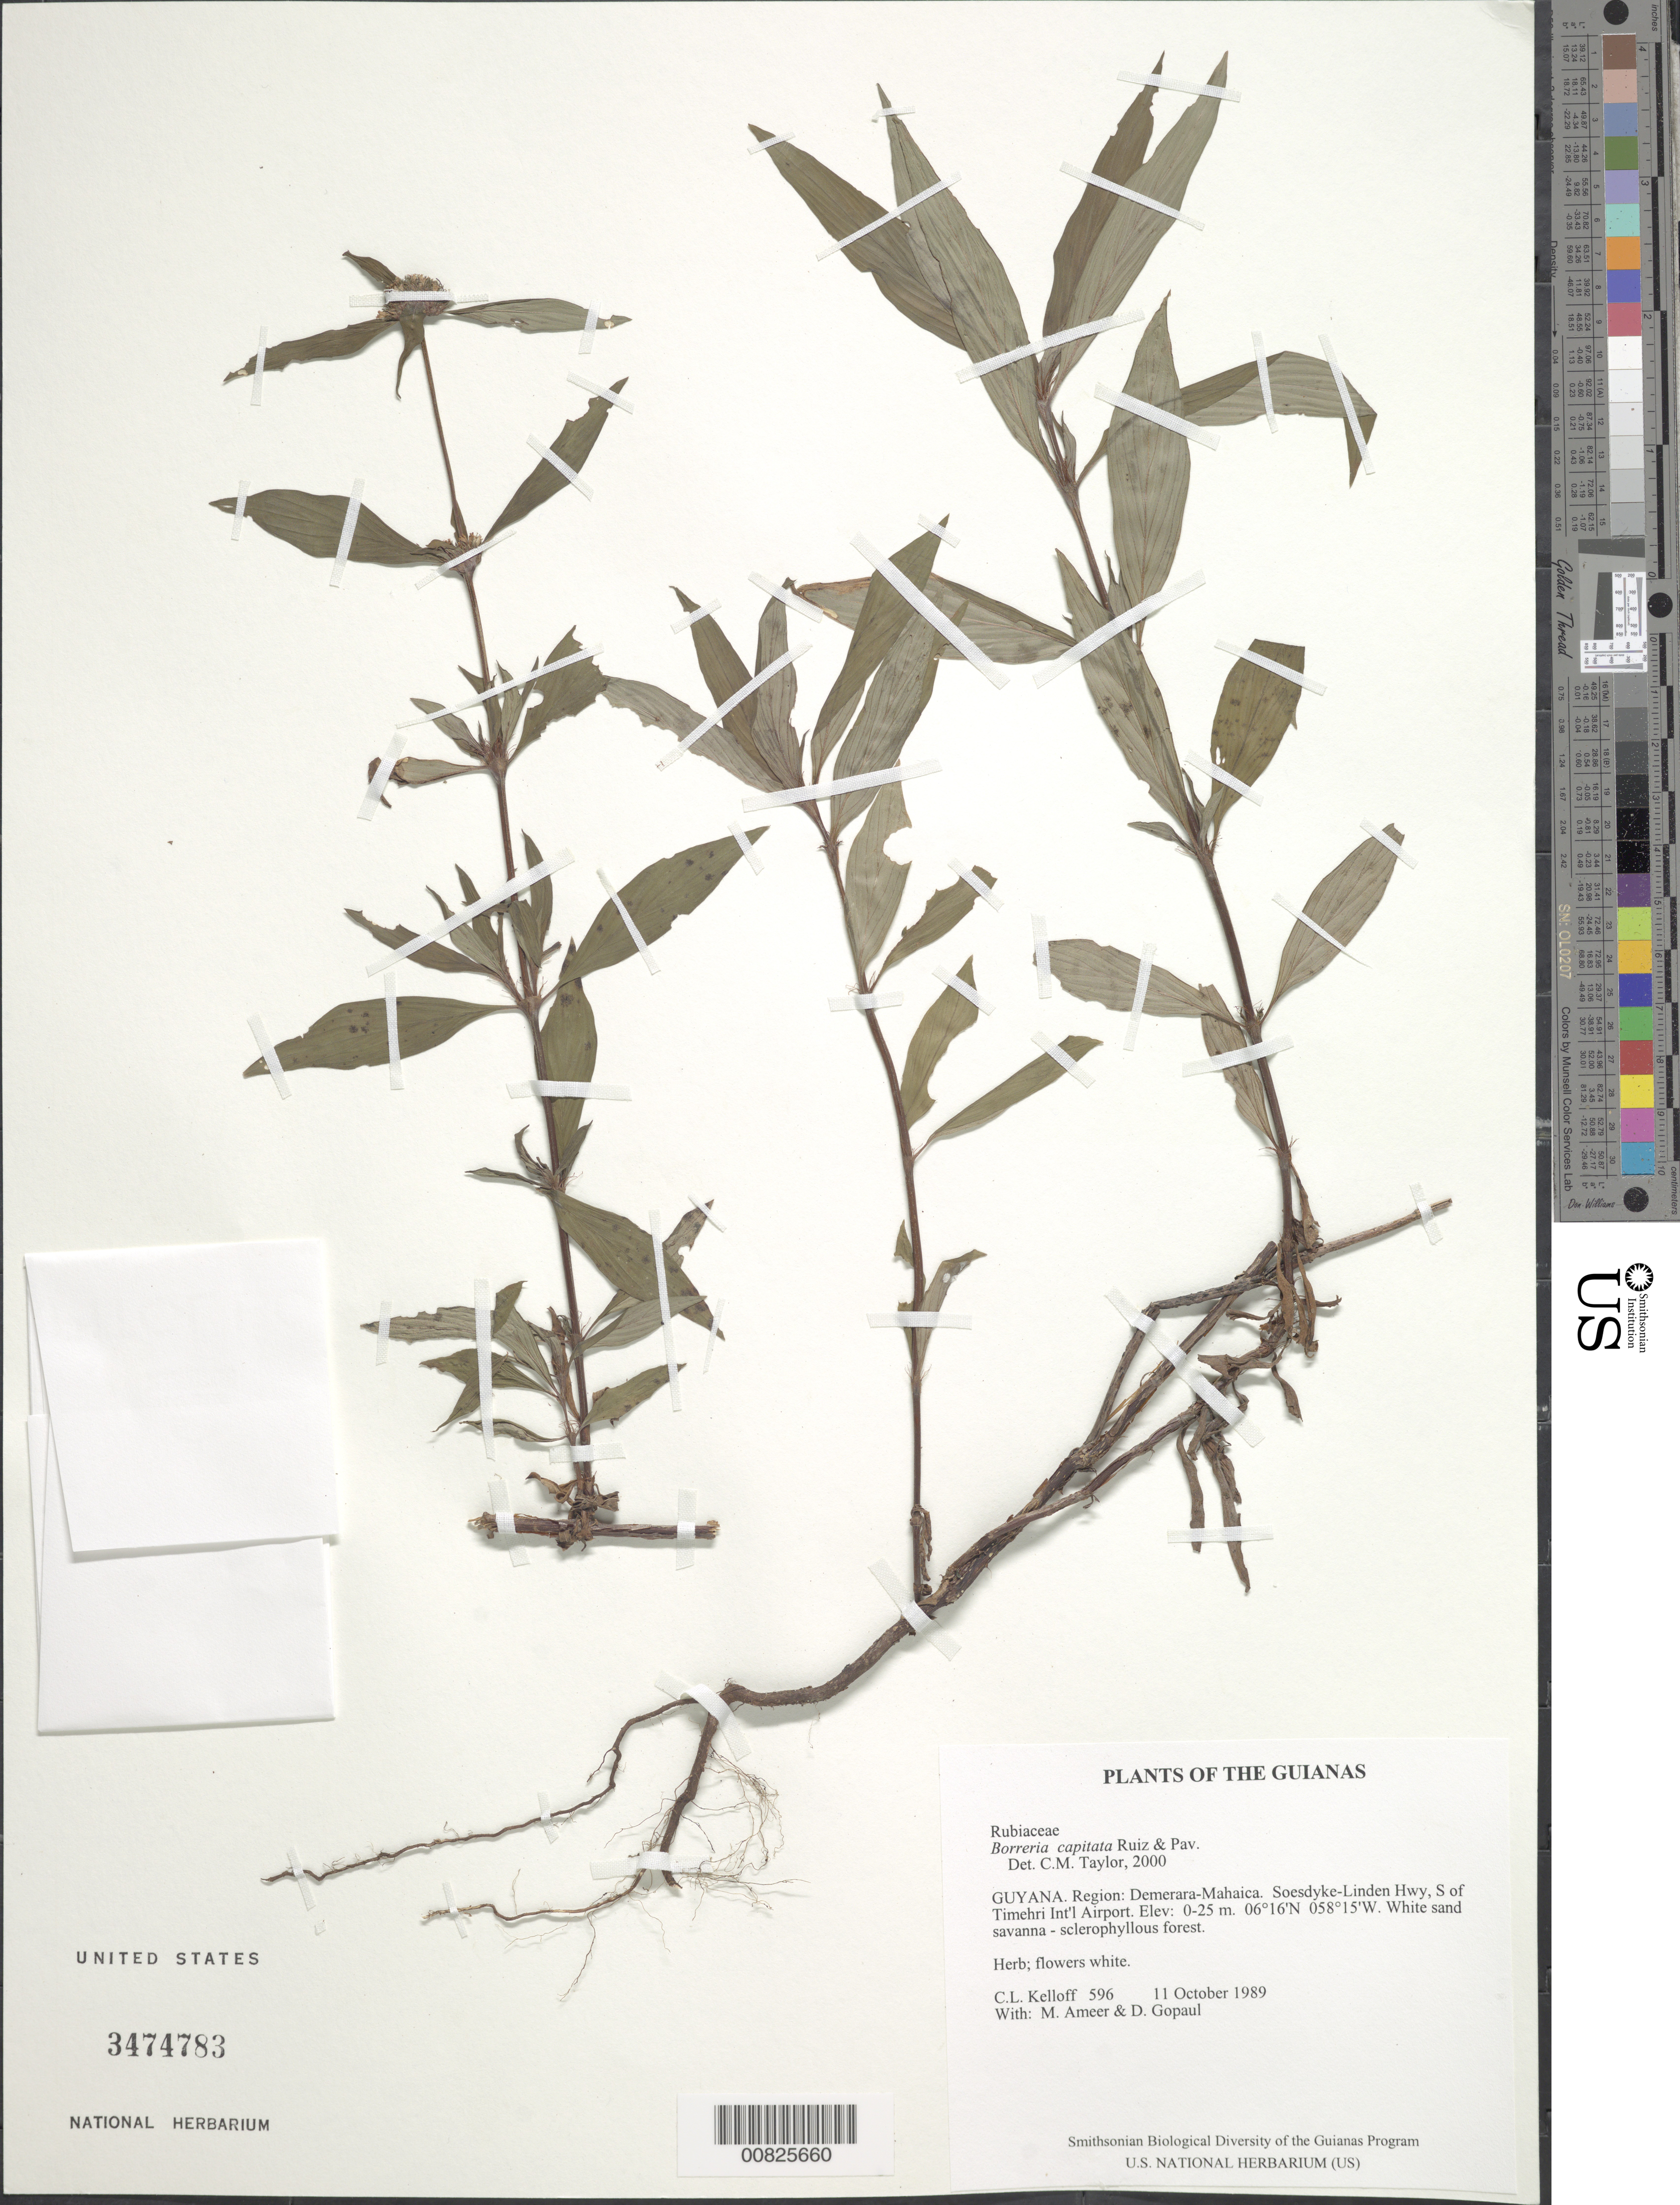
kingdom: Plantae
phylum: Tracheophyta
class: Magnoliopsida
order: Gentianales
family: Rubiaceae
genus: Borreria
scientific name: Borreria capitata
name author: (Ruiz & Pav.) DC.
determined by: Taylor, Charlotte M.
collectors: C. L. Kelloff, M. Ameer & D. Gopaul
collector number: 596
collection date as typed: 11 October 1989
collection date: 1989-10-11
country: Guyana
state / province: Demerara-Mahaica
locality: Soesdyke-Linden Hwy, S of Timehri Int'l Airport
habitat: White sand savanna - sclerophyllous forest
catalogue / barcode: US 3474783